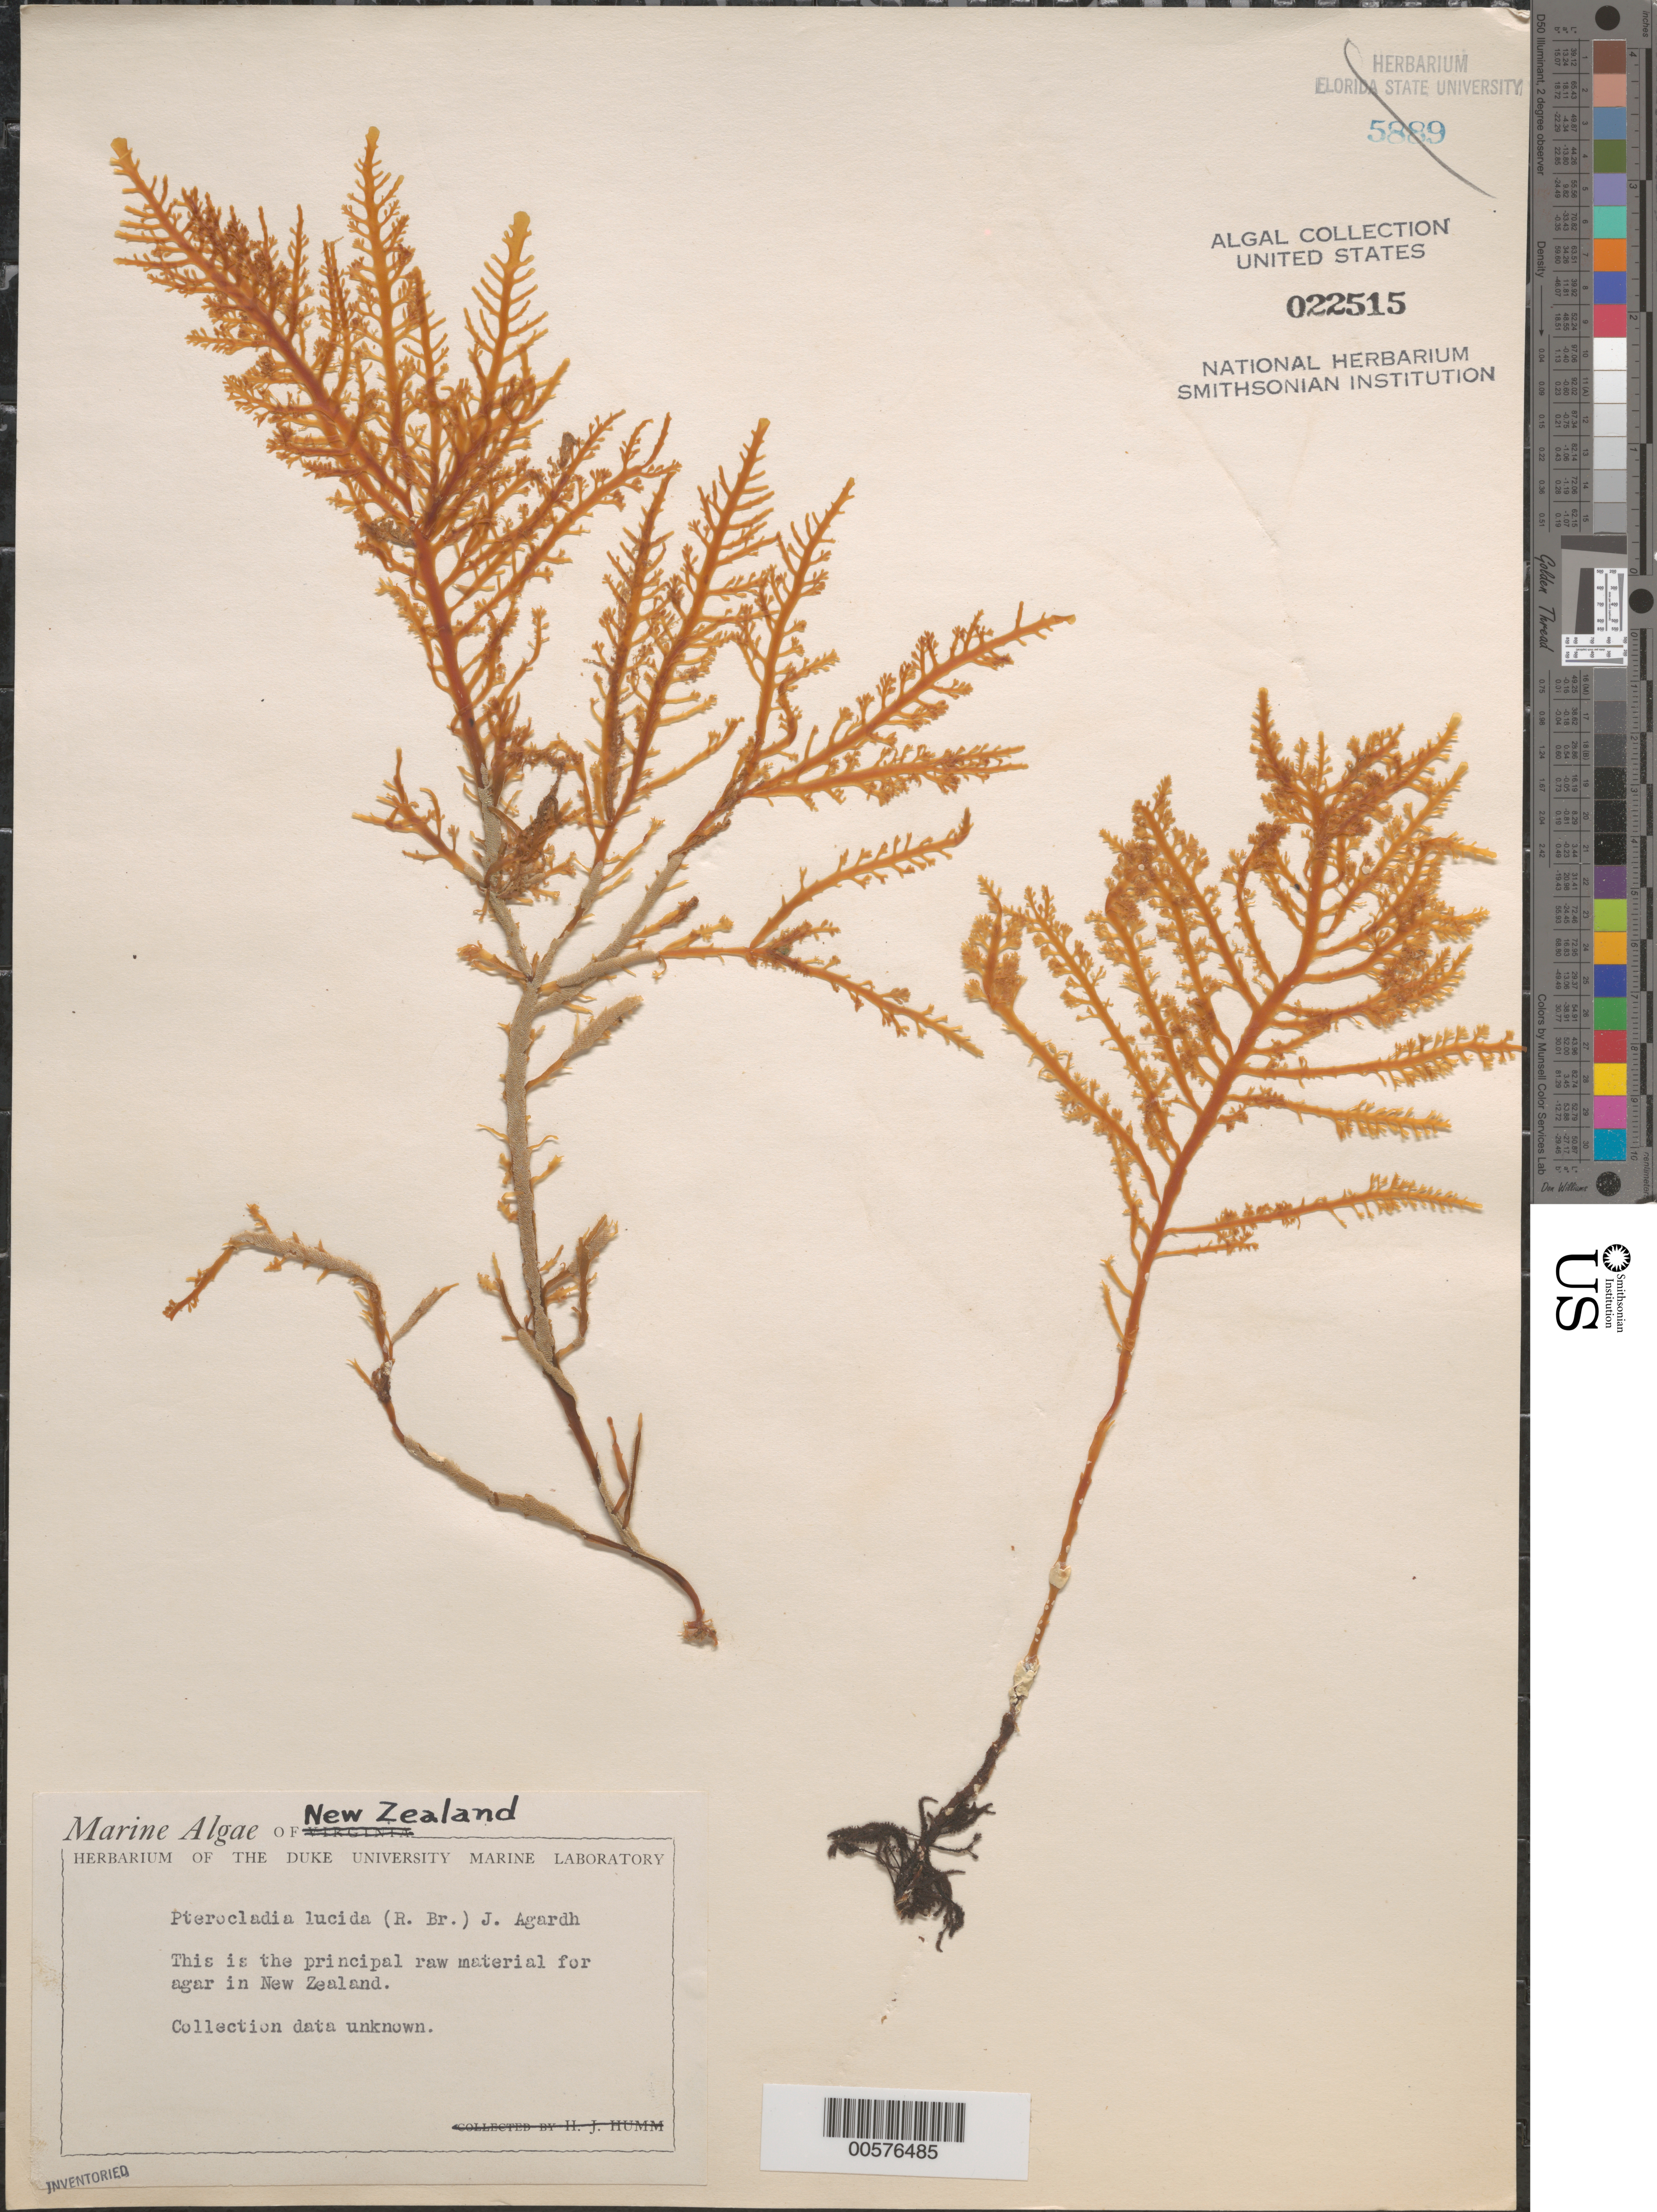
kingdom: Plantae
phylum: Rhodophyta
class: Florideophyceae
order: Gelidiales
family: Pterocladiaceae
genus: Pterocladia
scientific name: Pterocladia lucida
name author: (R. Br. ex Turner) J. Agardh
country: New Zealand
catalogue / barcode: US 22515